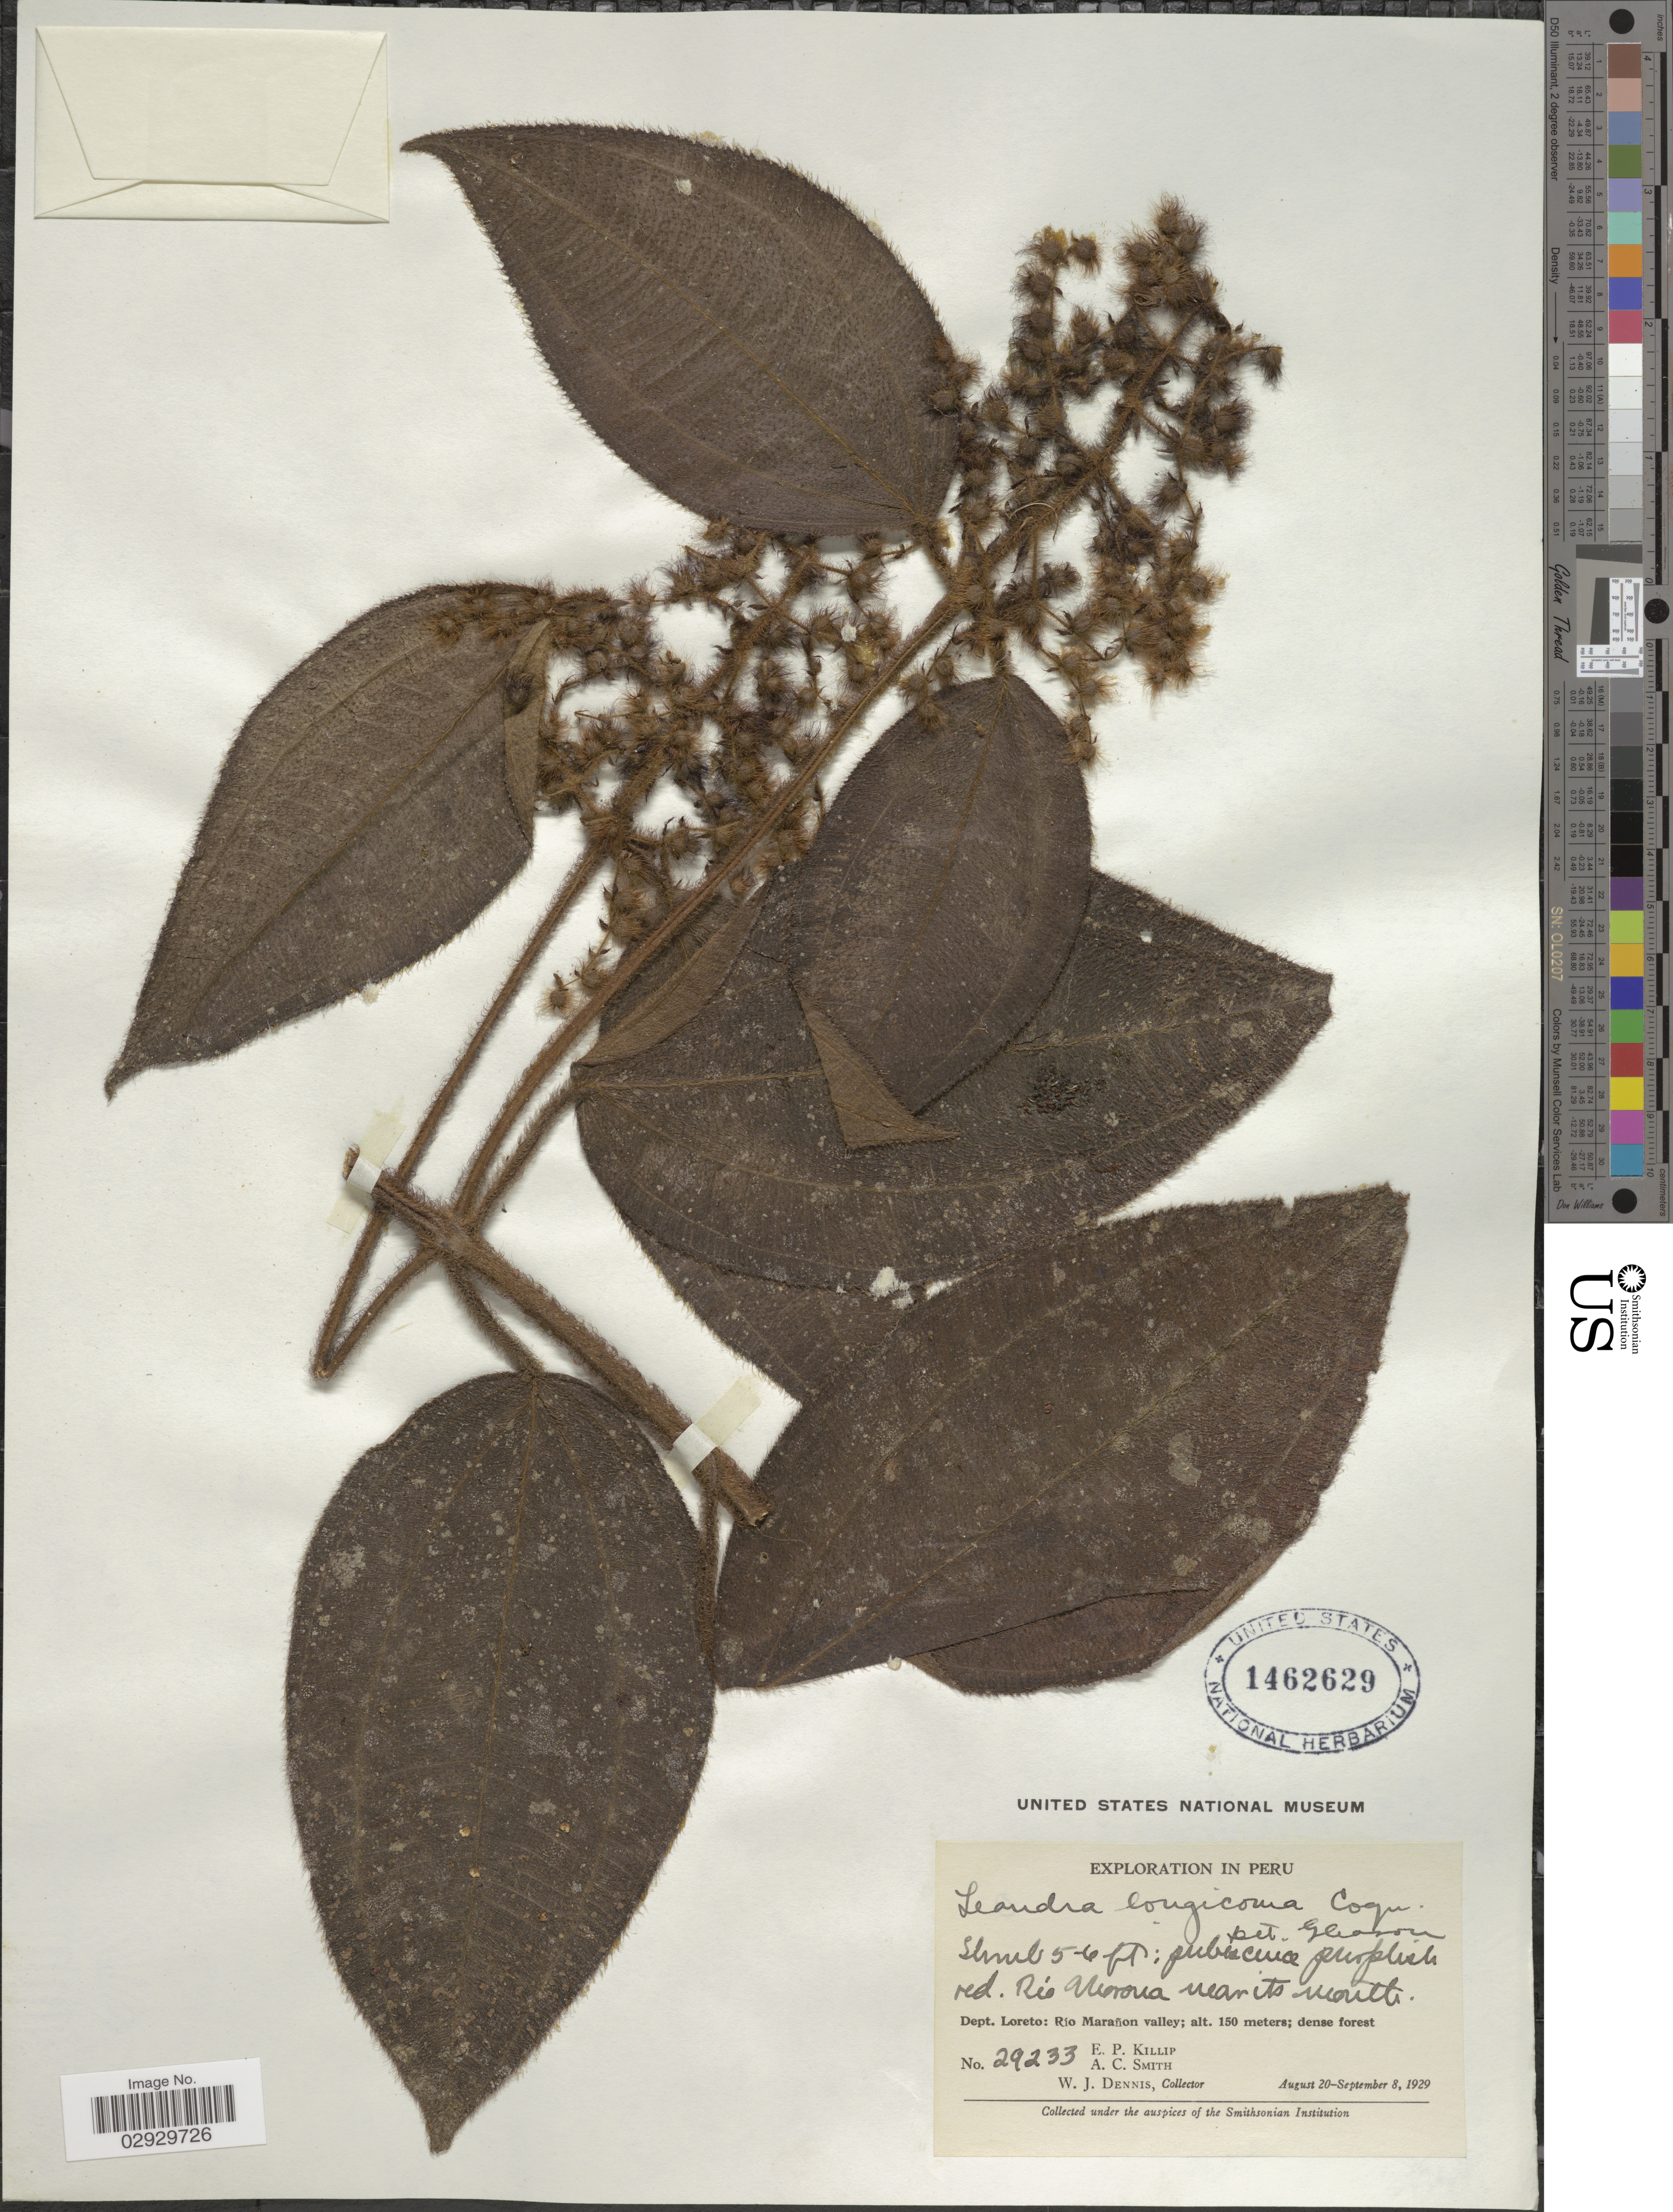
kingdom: Plantae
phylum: Tracheophyta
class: Magnoliopsida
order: Myrtales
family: Melastomataceae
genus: Leandra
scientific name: Leandra longicoma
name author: Cogn.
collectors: E. P. Killip & A. C. Smith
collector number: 29233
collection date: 1929-08-20/1929-09-08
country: Peru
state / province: Loreto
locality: Rio Morona near its mouth, Dept. Loreto: Río Marañon valley.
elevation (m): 150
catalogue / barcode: US 1462629